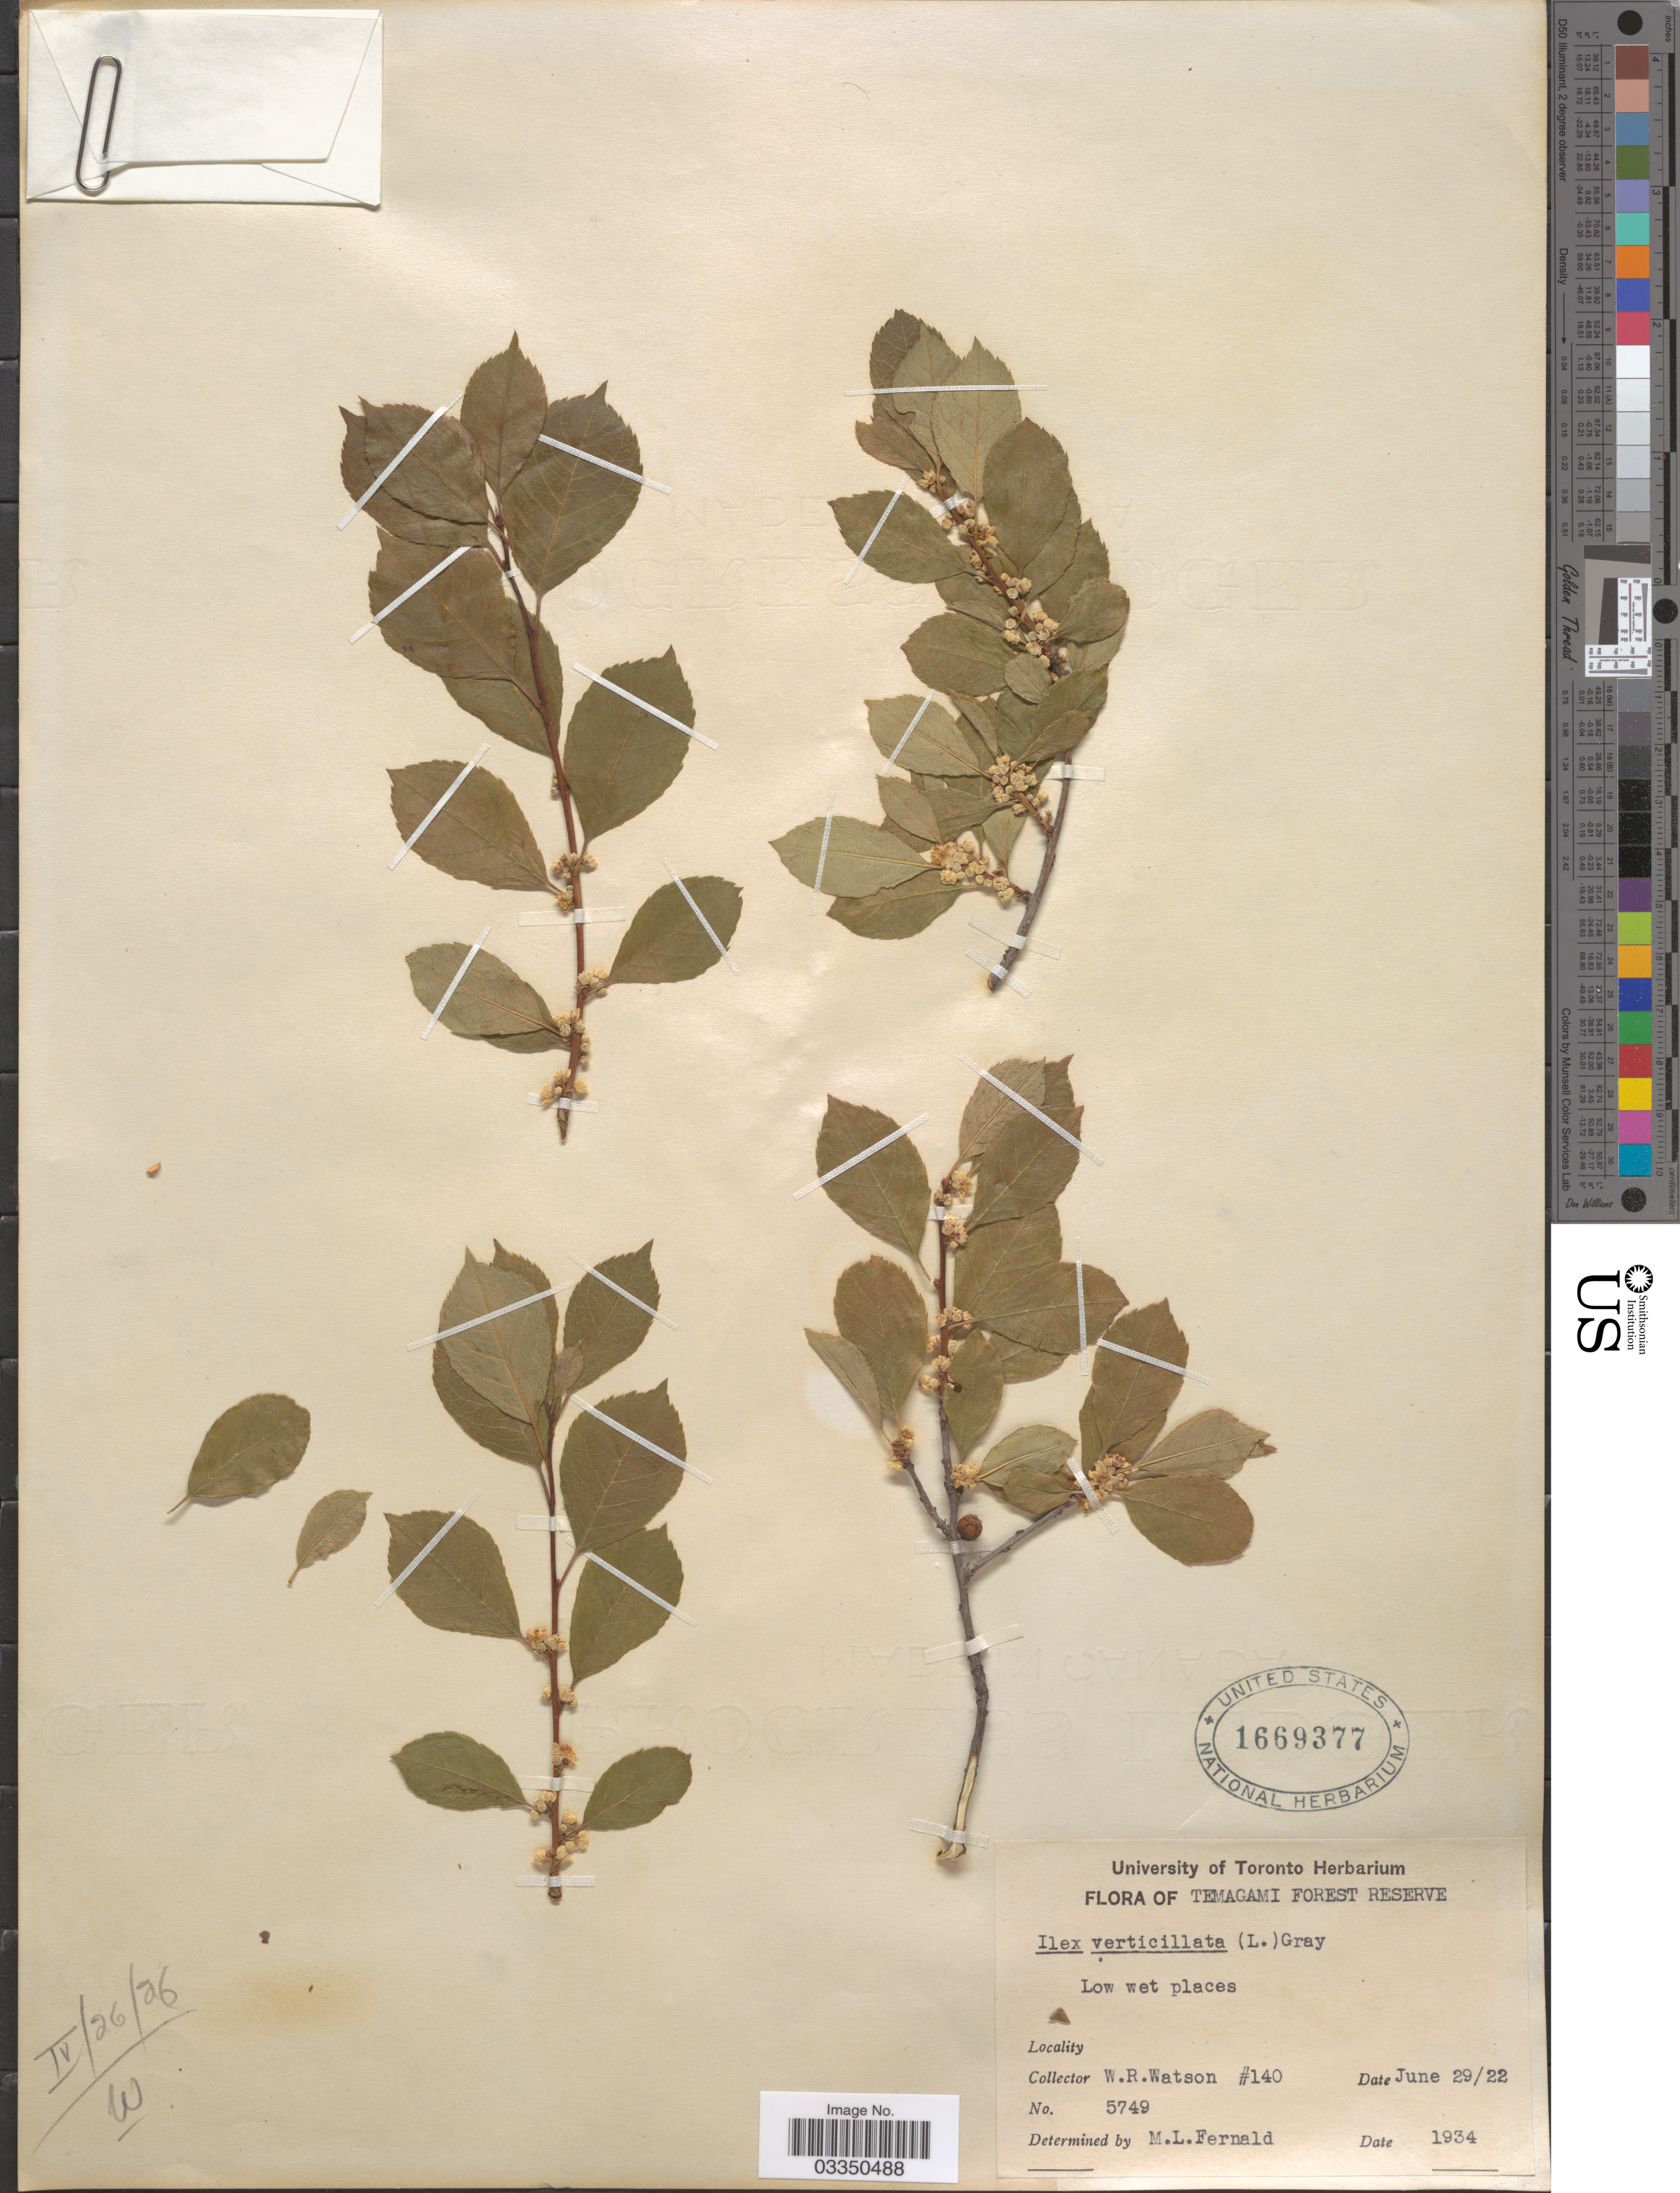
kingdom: Plantae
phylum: Tracheophyta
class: Magnoliopsida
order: Aquifoliales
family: Aquifoliaceae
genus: Ilex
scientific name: Ilex verticillata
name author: (L.) A. Gray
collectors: W. R. Watson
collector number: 140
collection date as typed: Transcribed d/m/y: 29/6/22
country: Canada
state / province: Ontario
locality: Temagami Forest Reserve.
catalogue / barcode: US 1669377